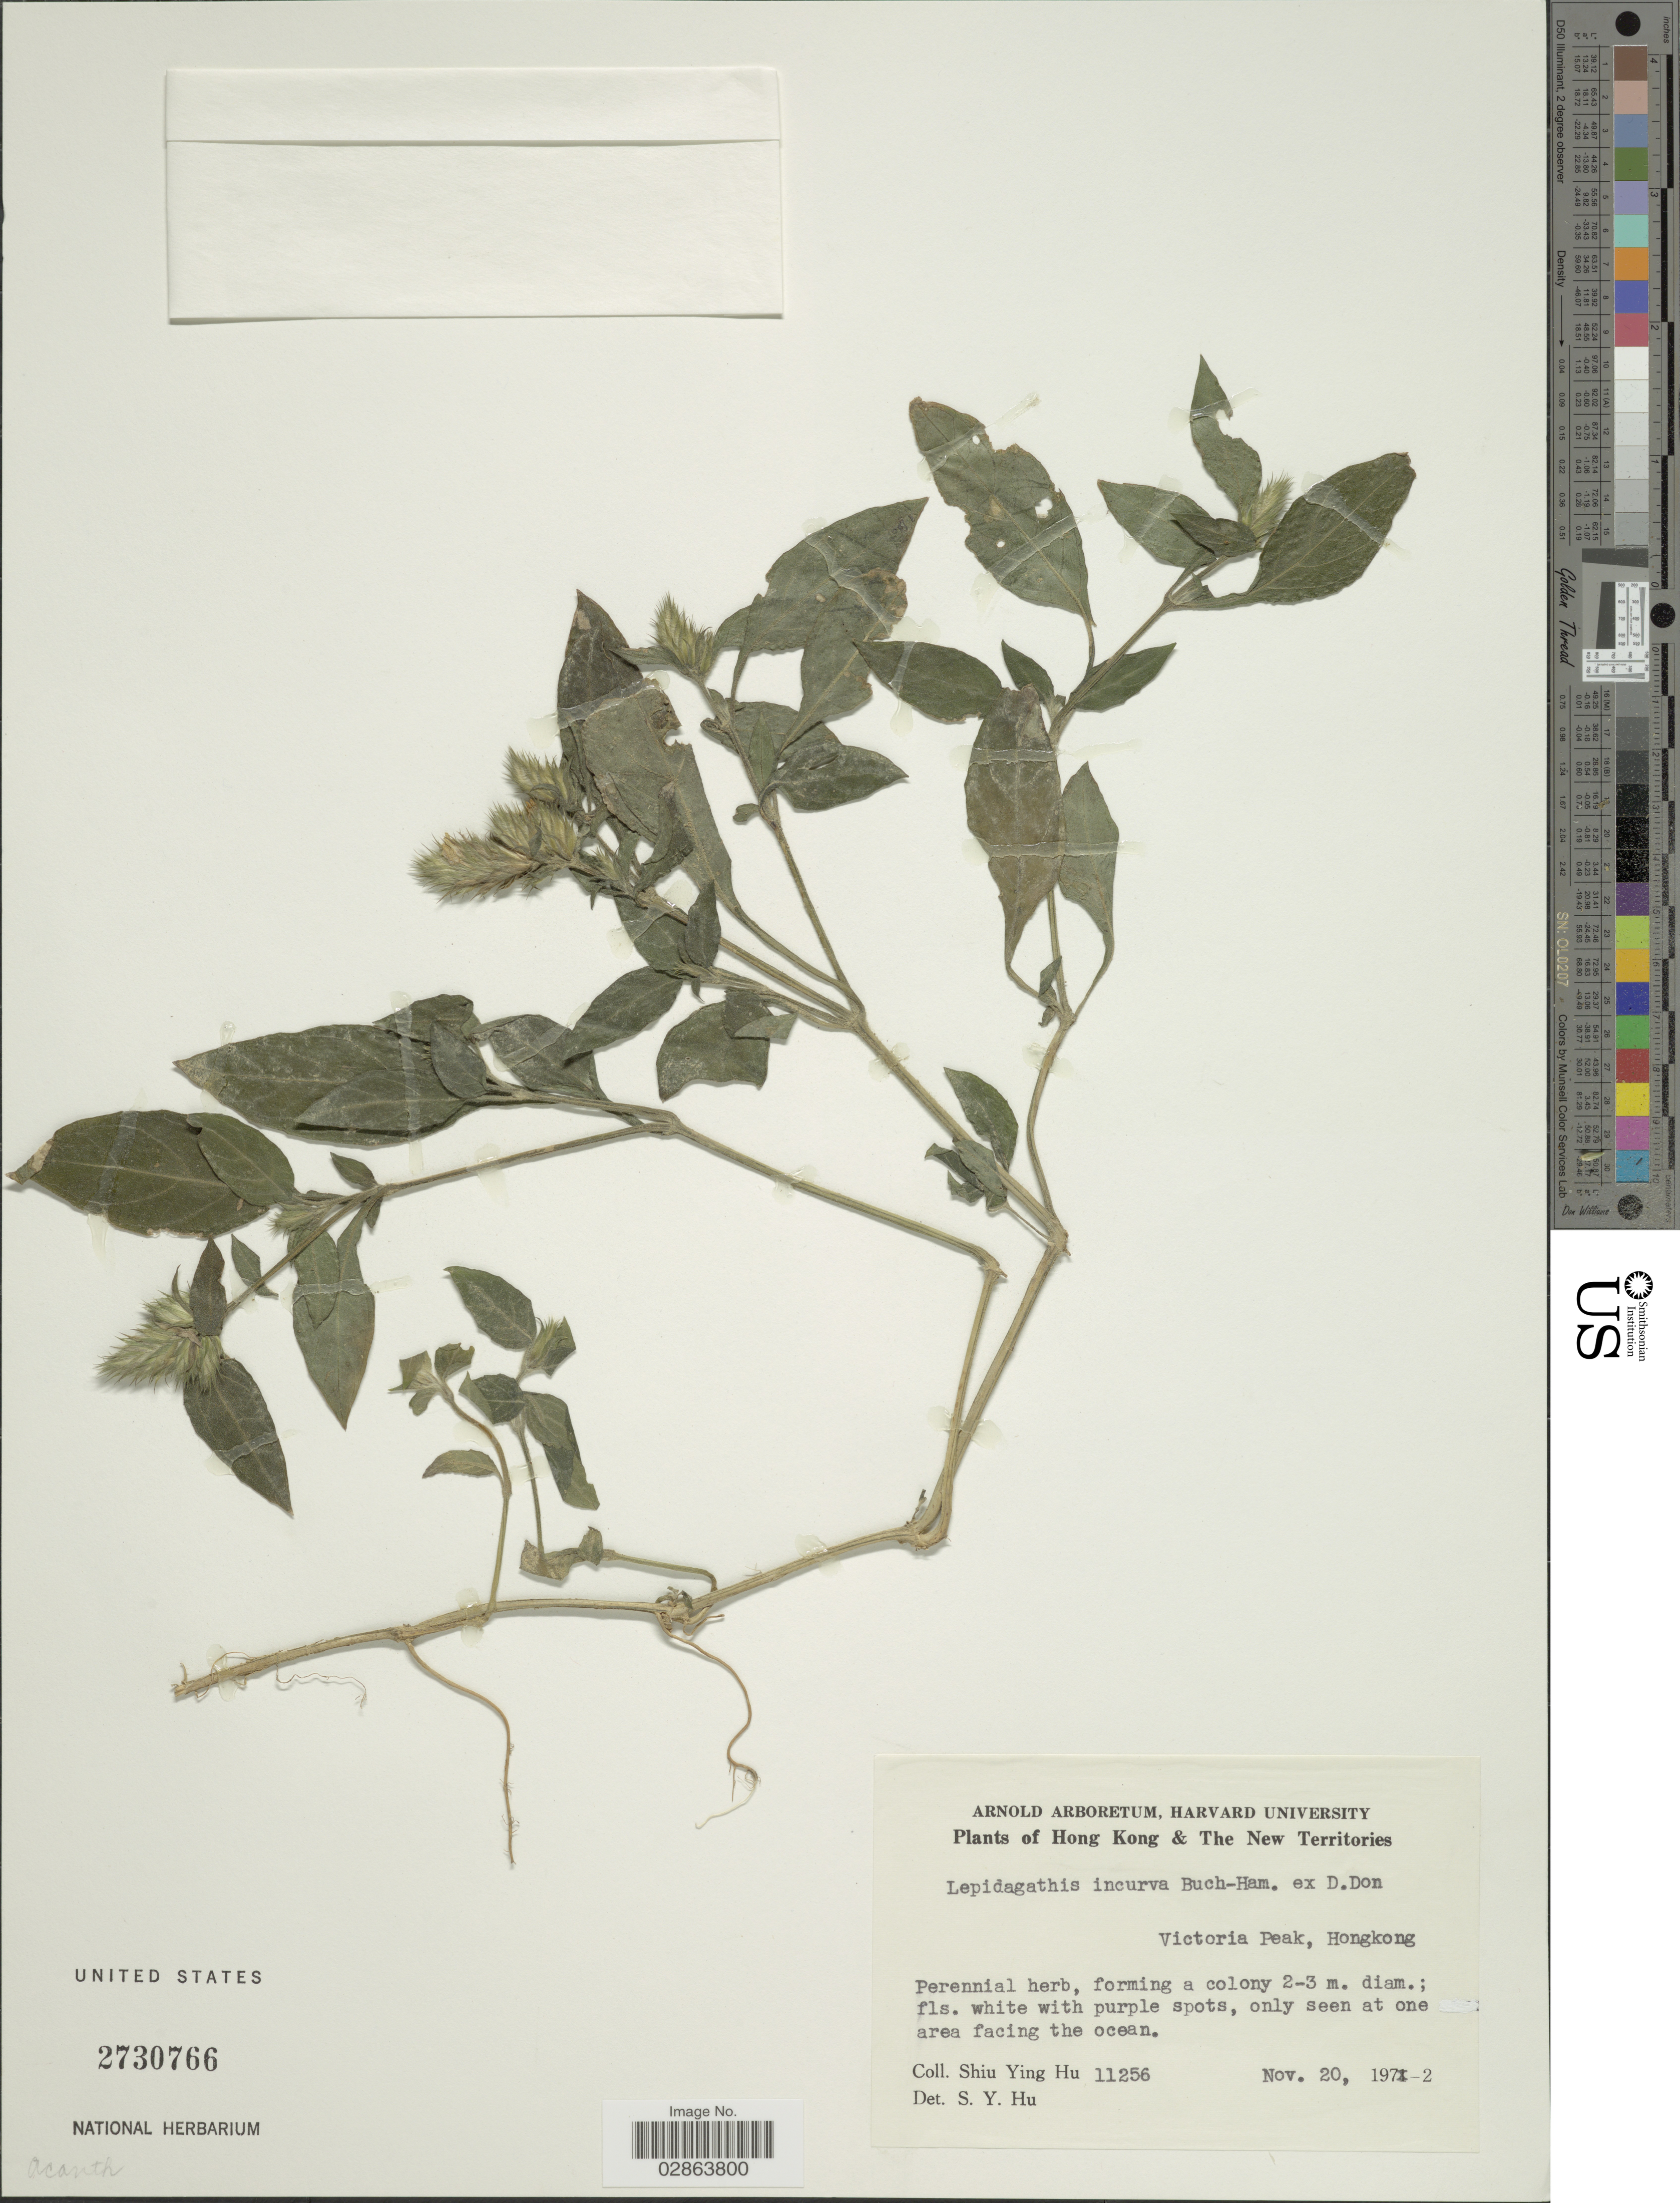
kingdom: Plantae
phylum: Tracheophyta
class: Magnoliopsida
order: Lamiales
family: Acanthaceae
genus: Lepidagathis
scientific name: Lepidagathis incurva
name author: Buch.-Ham. ex D. Don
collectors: S. Y. Hu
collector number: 11256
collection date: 1972-11-20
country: China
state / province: Hong Kong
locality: Victoria Peak.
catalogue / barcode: US 2730766